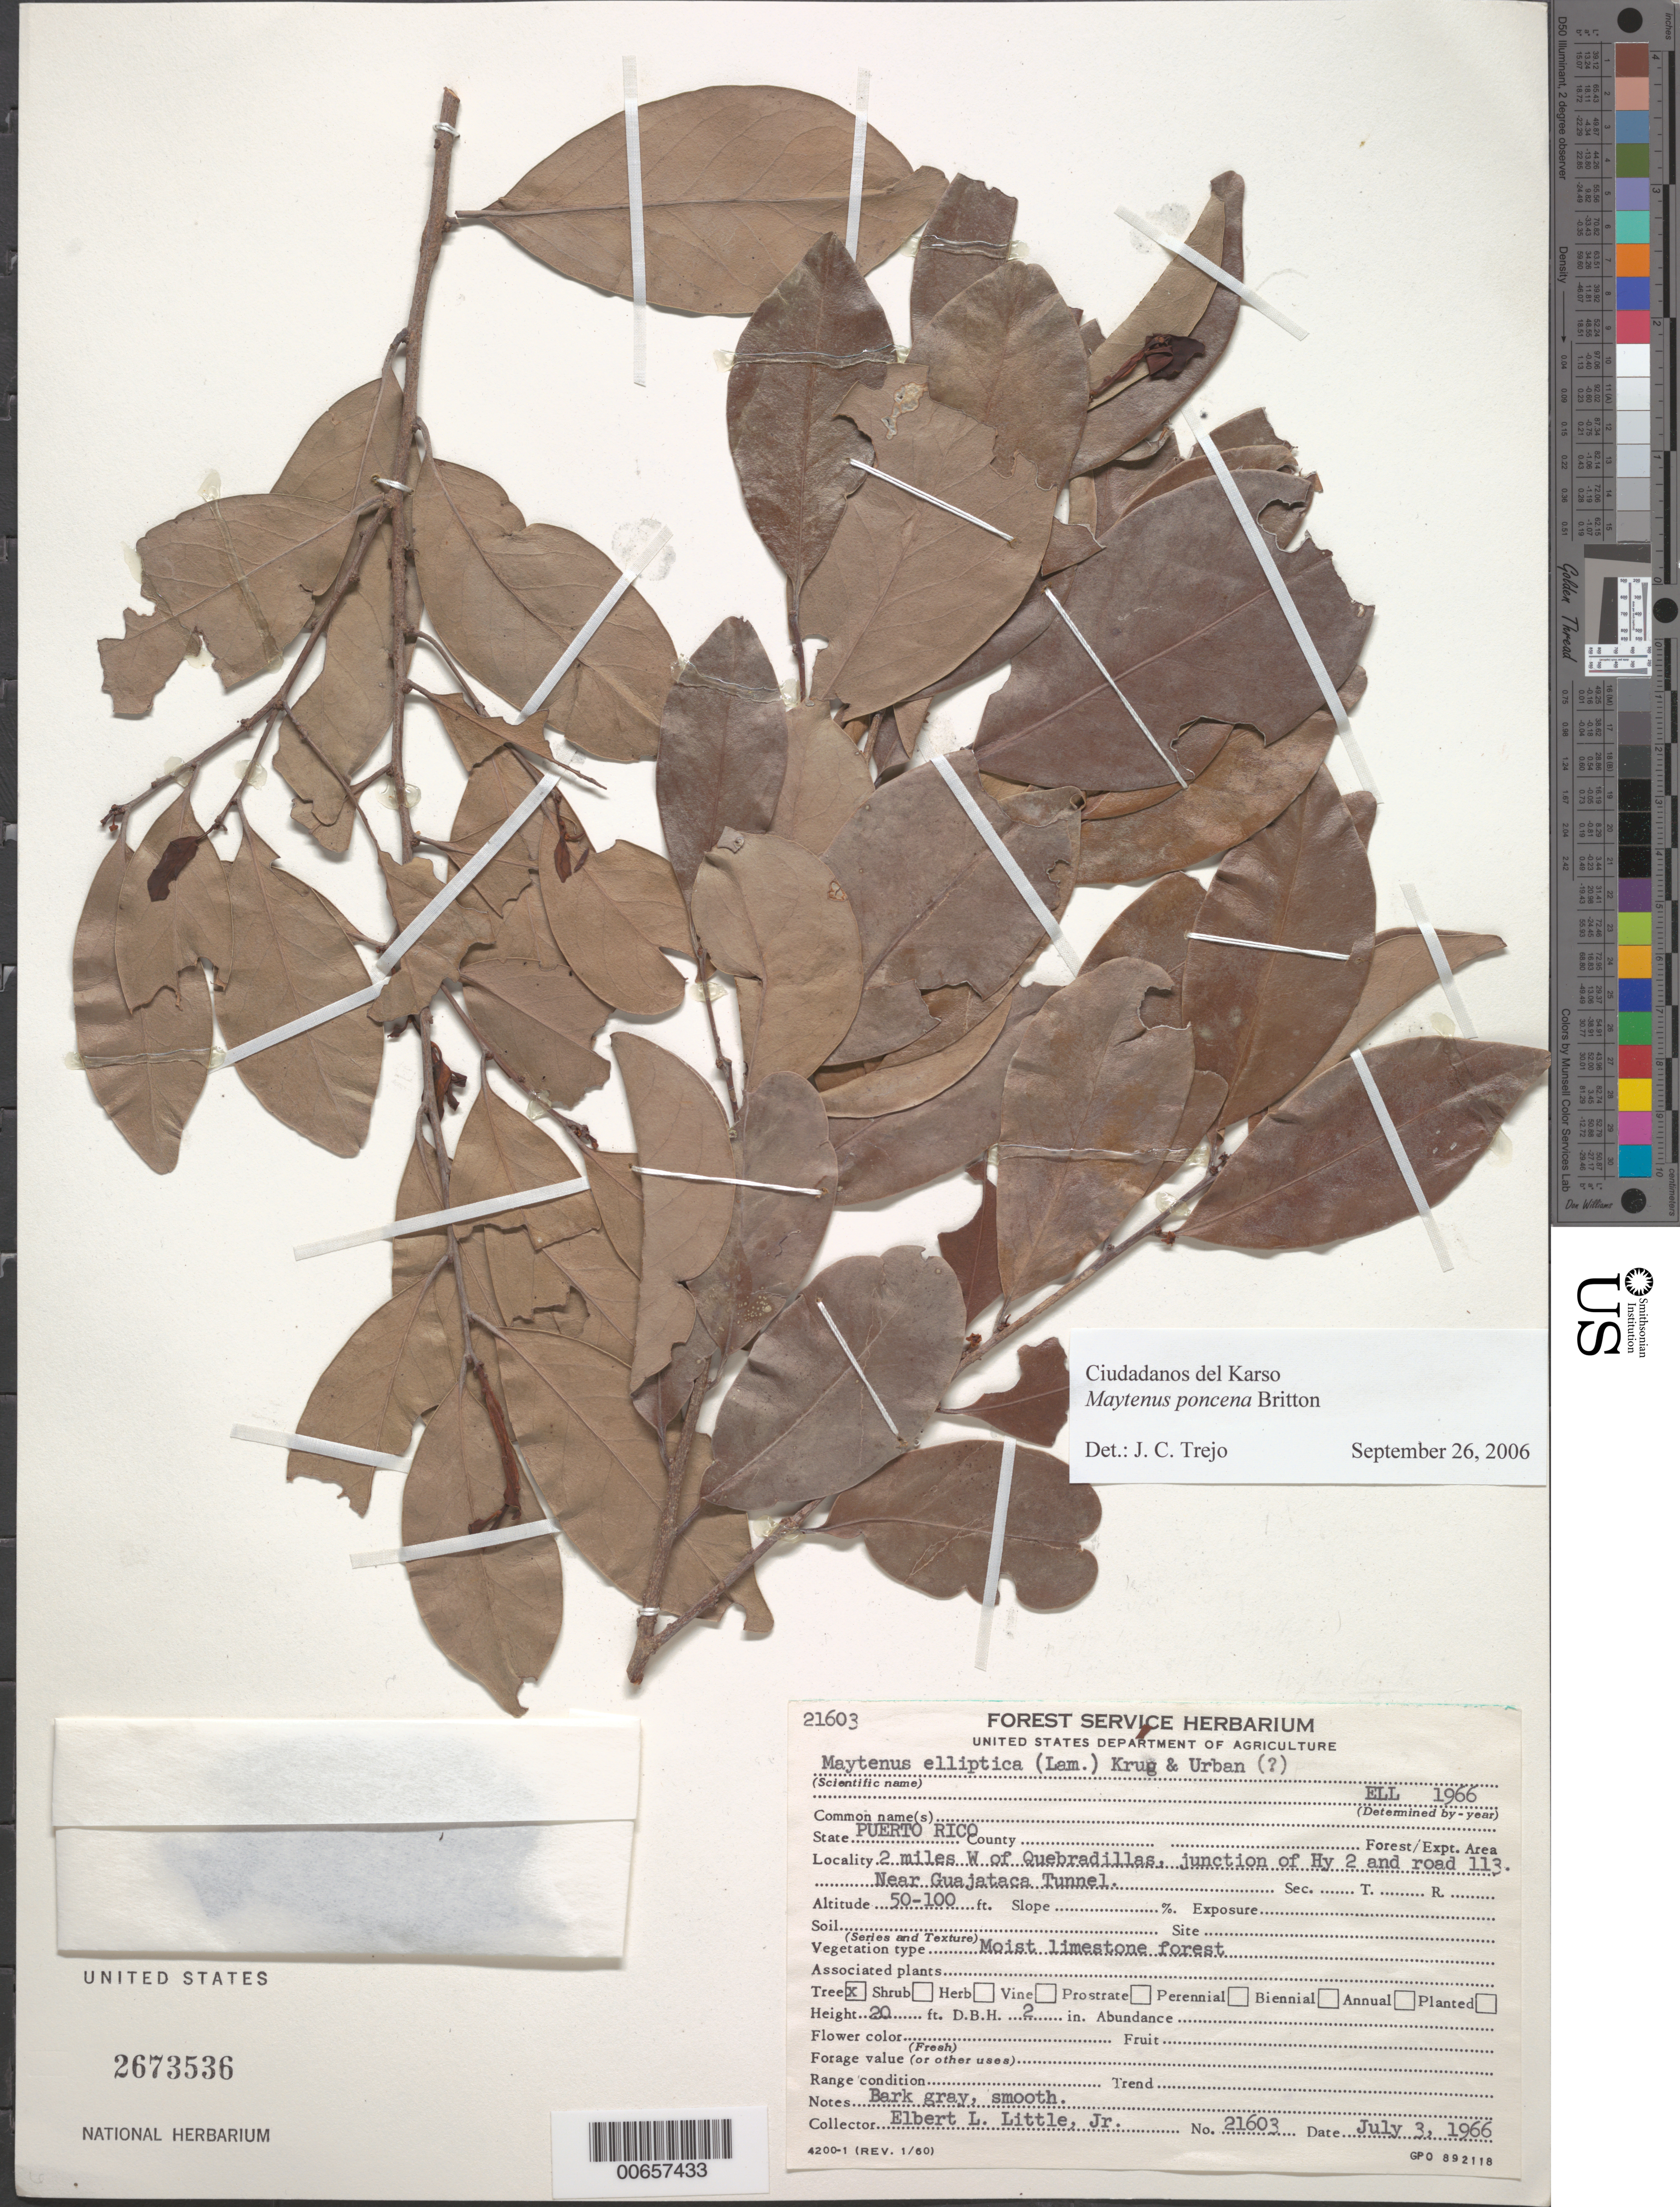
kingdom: Plantae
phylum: Tracheophyta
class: Magnoliopsida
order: Celastrales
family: Celastraceae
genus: Maytenus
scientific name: Maytenus ponceana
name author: Britton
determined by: Trejo-Torres, J. C.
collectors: E. L. Little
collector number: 21603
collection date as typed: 03 Jul 1966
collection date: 1966-07-03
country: Puerto Rico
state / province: Quebradillas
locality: Quebradillas, 2 mi W of; junction of hwy 2 and road 113, near Guajataca Tunnel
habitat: Moist limestone forest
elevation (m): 15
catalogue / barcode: US 2673536